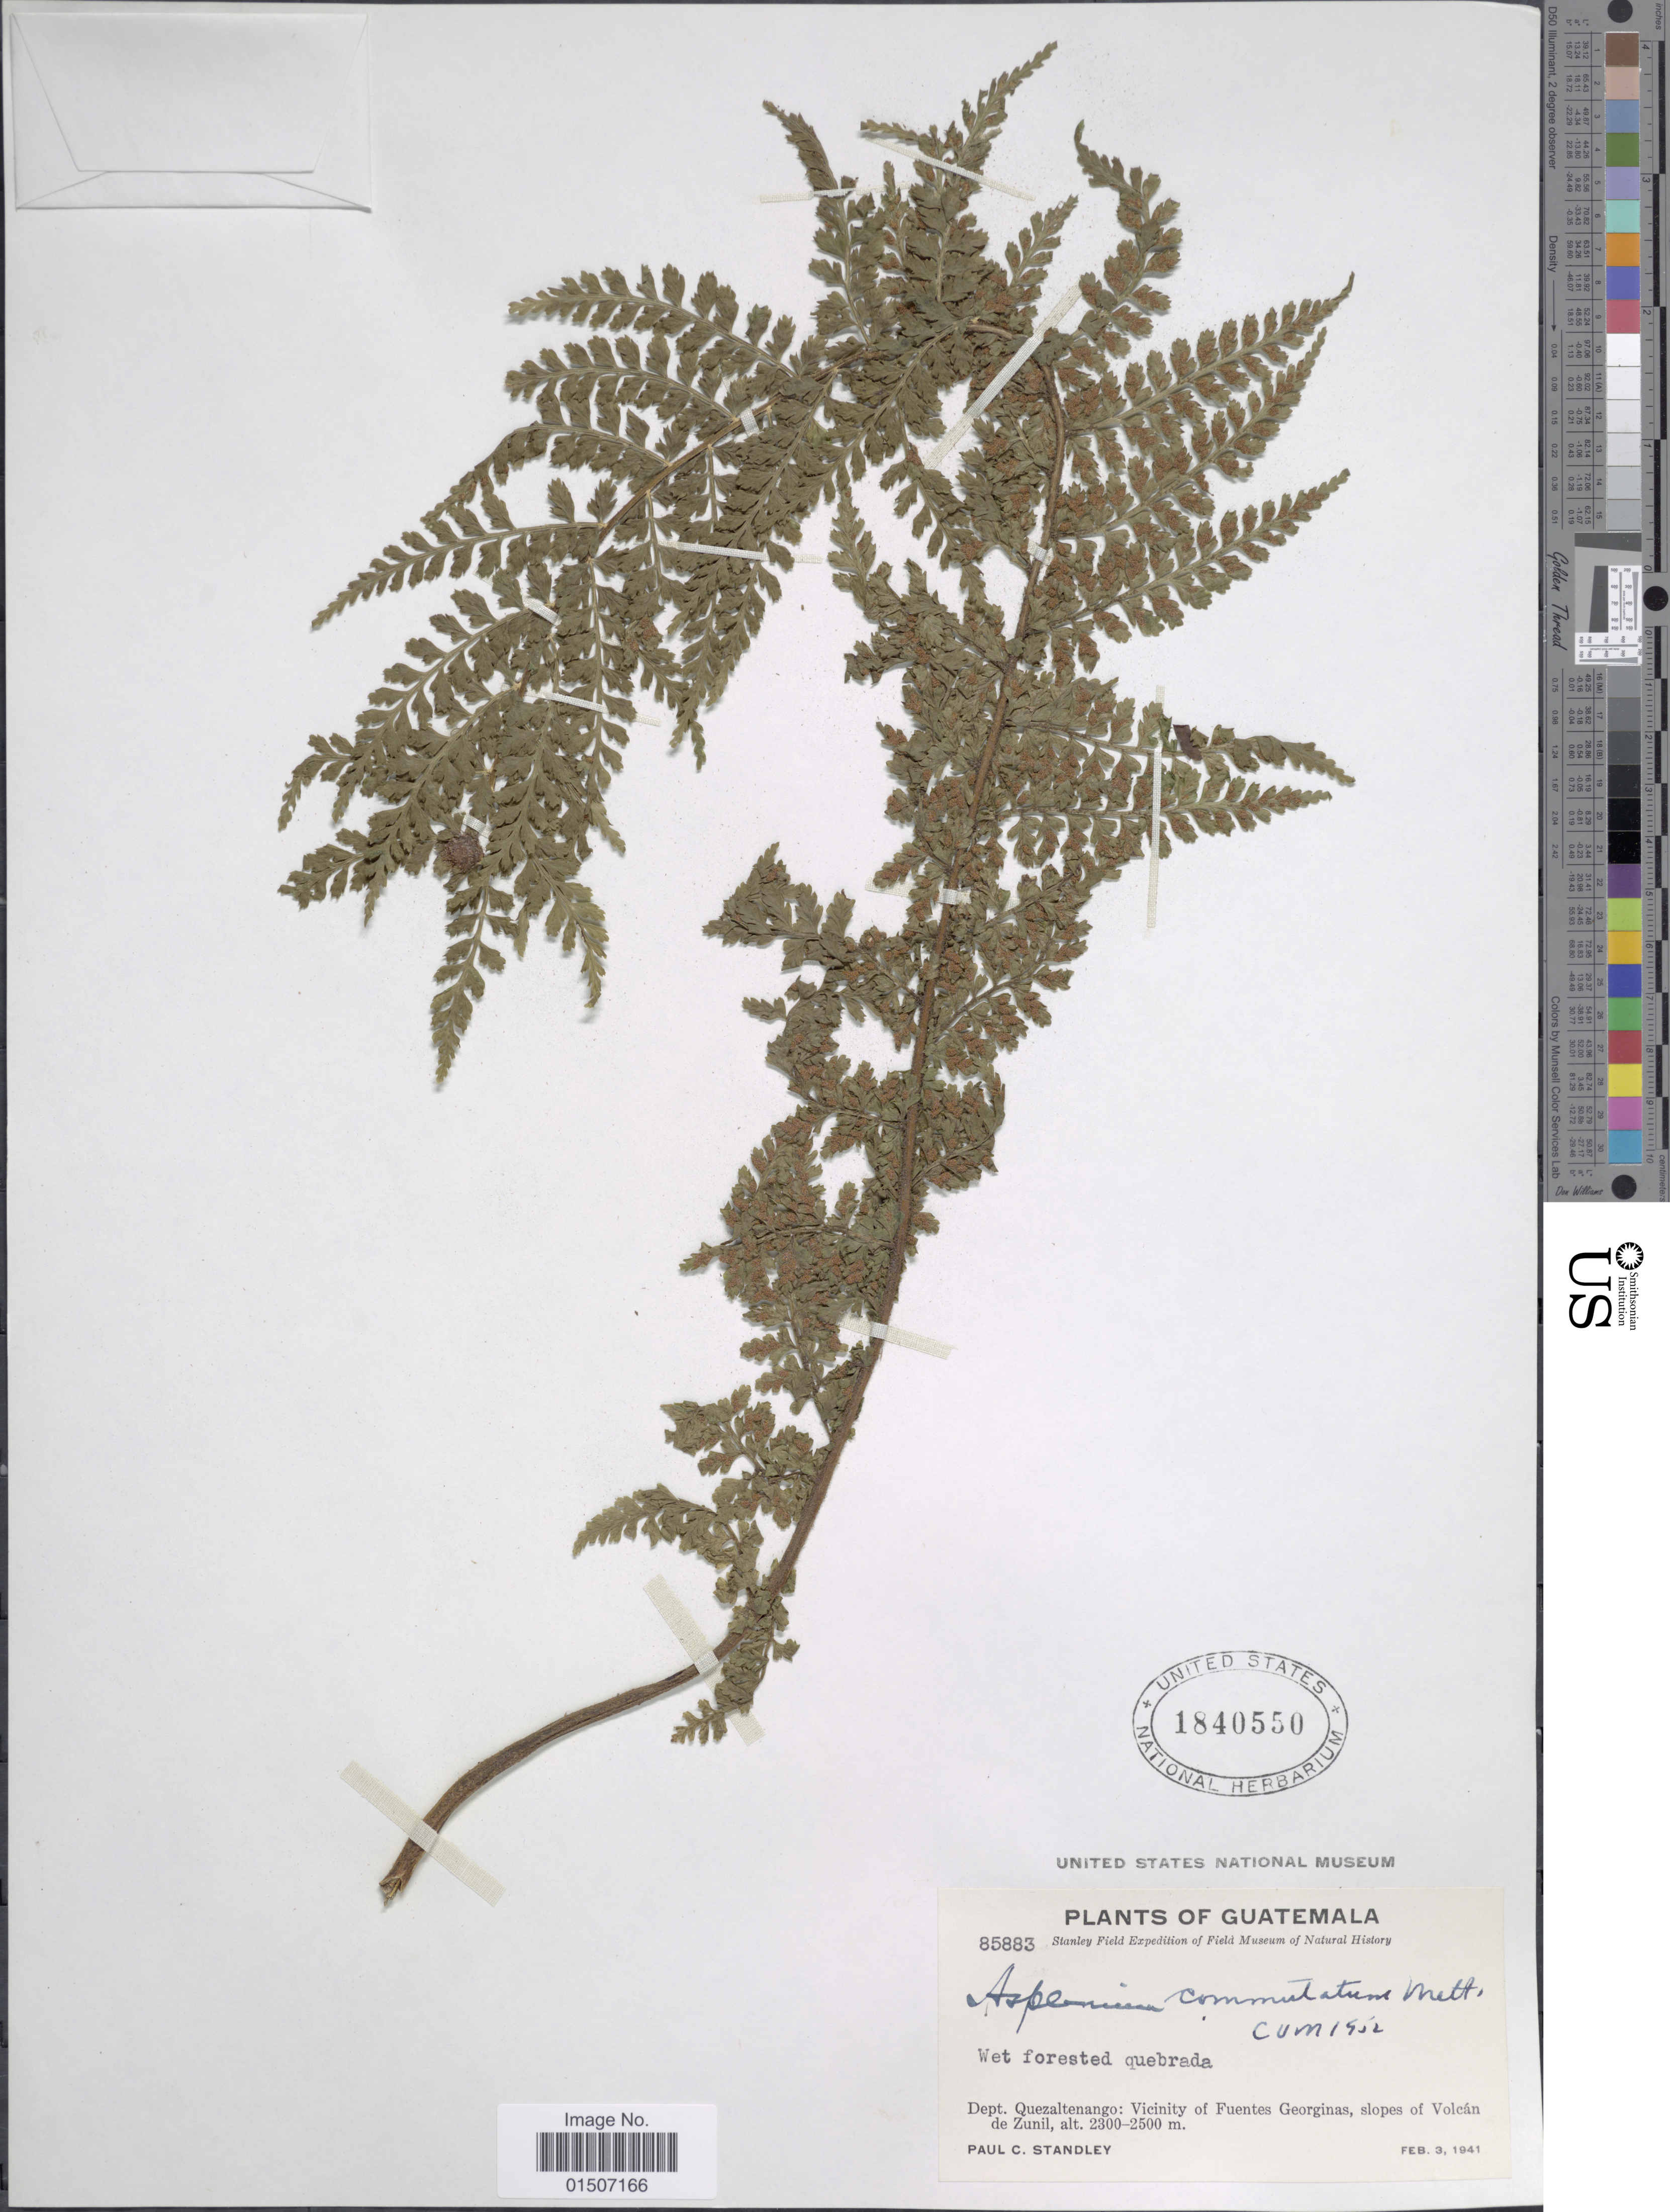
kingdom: Plantae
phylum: Tracheophyta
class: Polypodiopsida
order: Polypodiales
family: Aspleniaceae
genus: Asplenium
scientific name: Asplenium myapteron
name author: Fée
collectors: P. C. Standley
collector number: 85883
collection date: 1941-02-03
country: Guatemala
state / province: Quetzaltenango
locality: Dept. Quezaltenango: Vicinity of Fuentes Georginas, slopes of Volcán de Zunil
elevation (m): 2300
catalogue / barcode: US 1840550